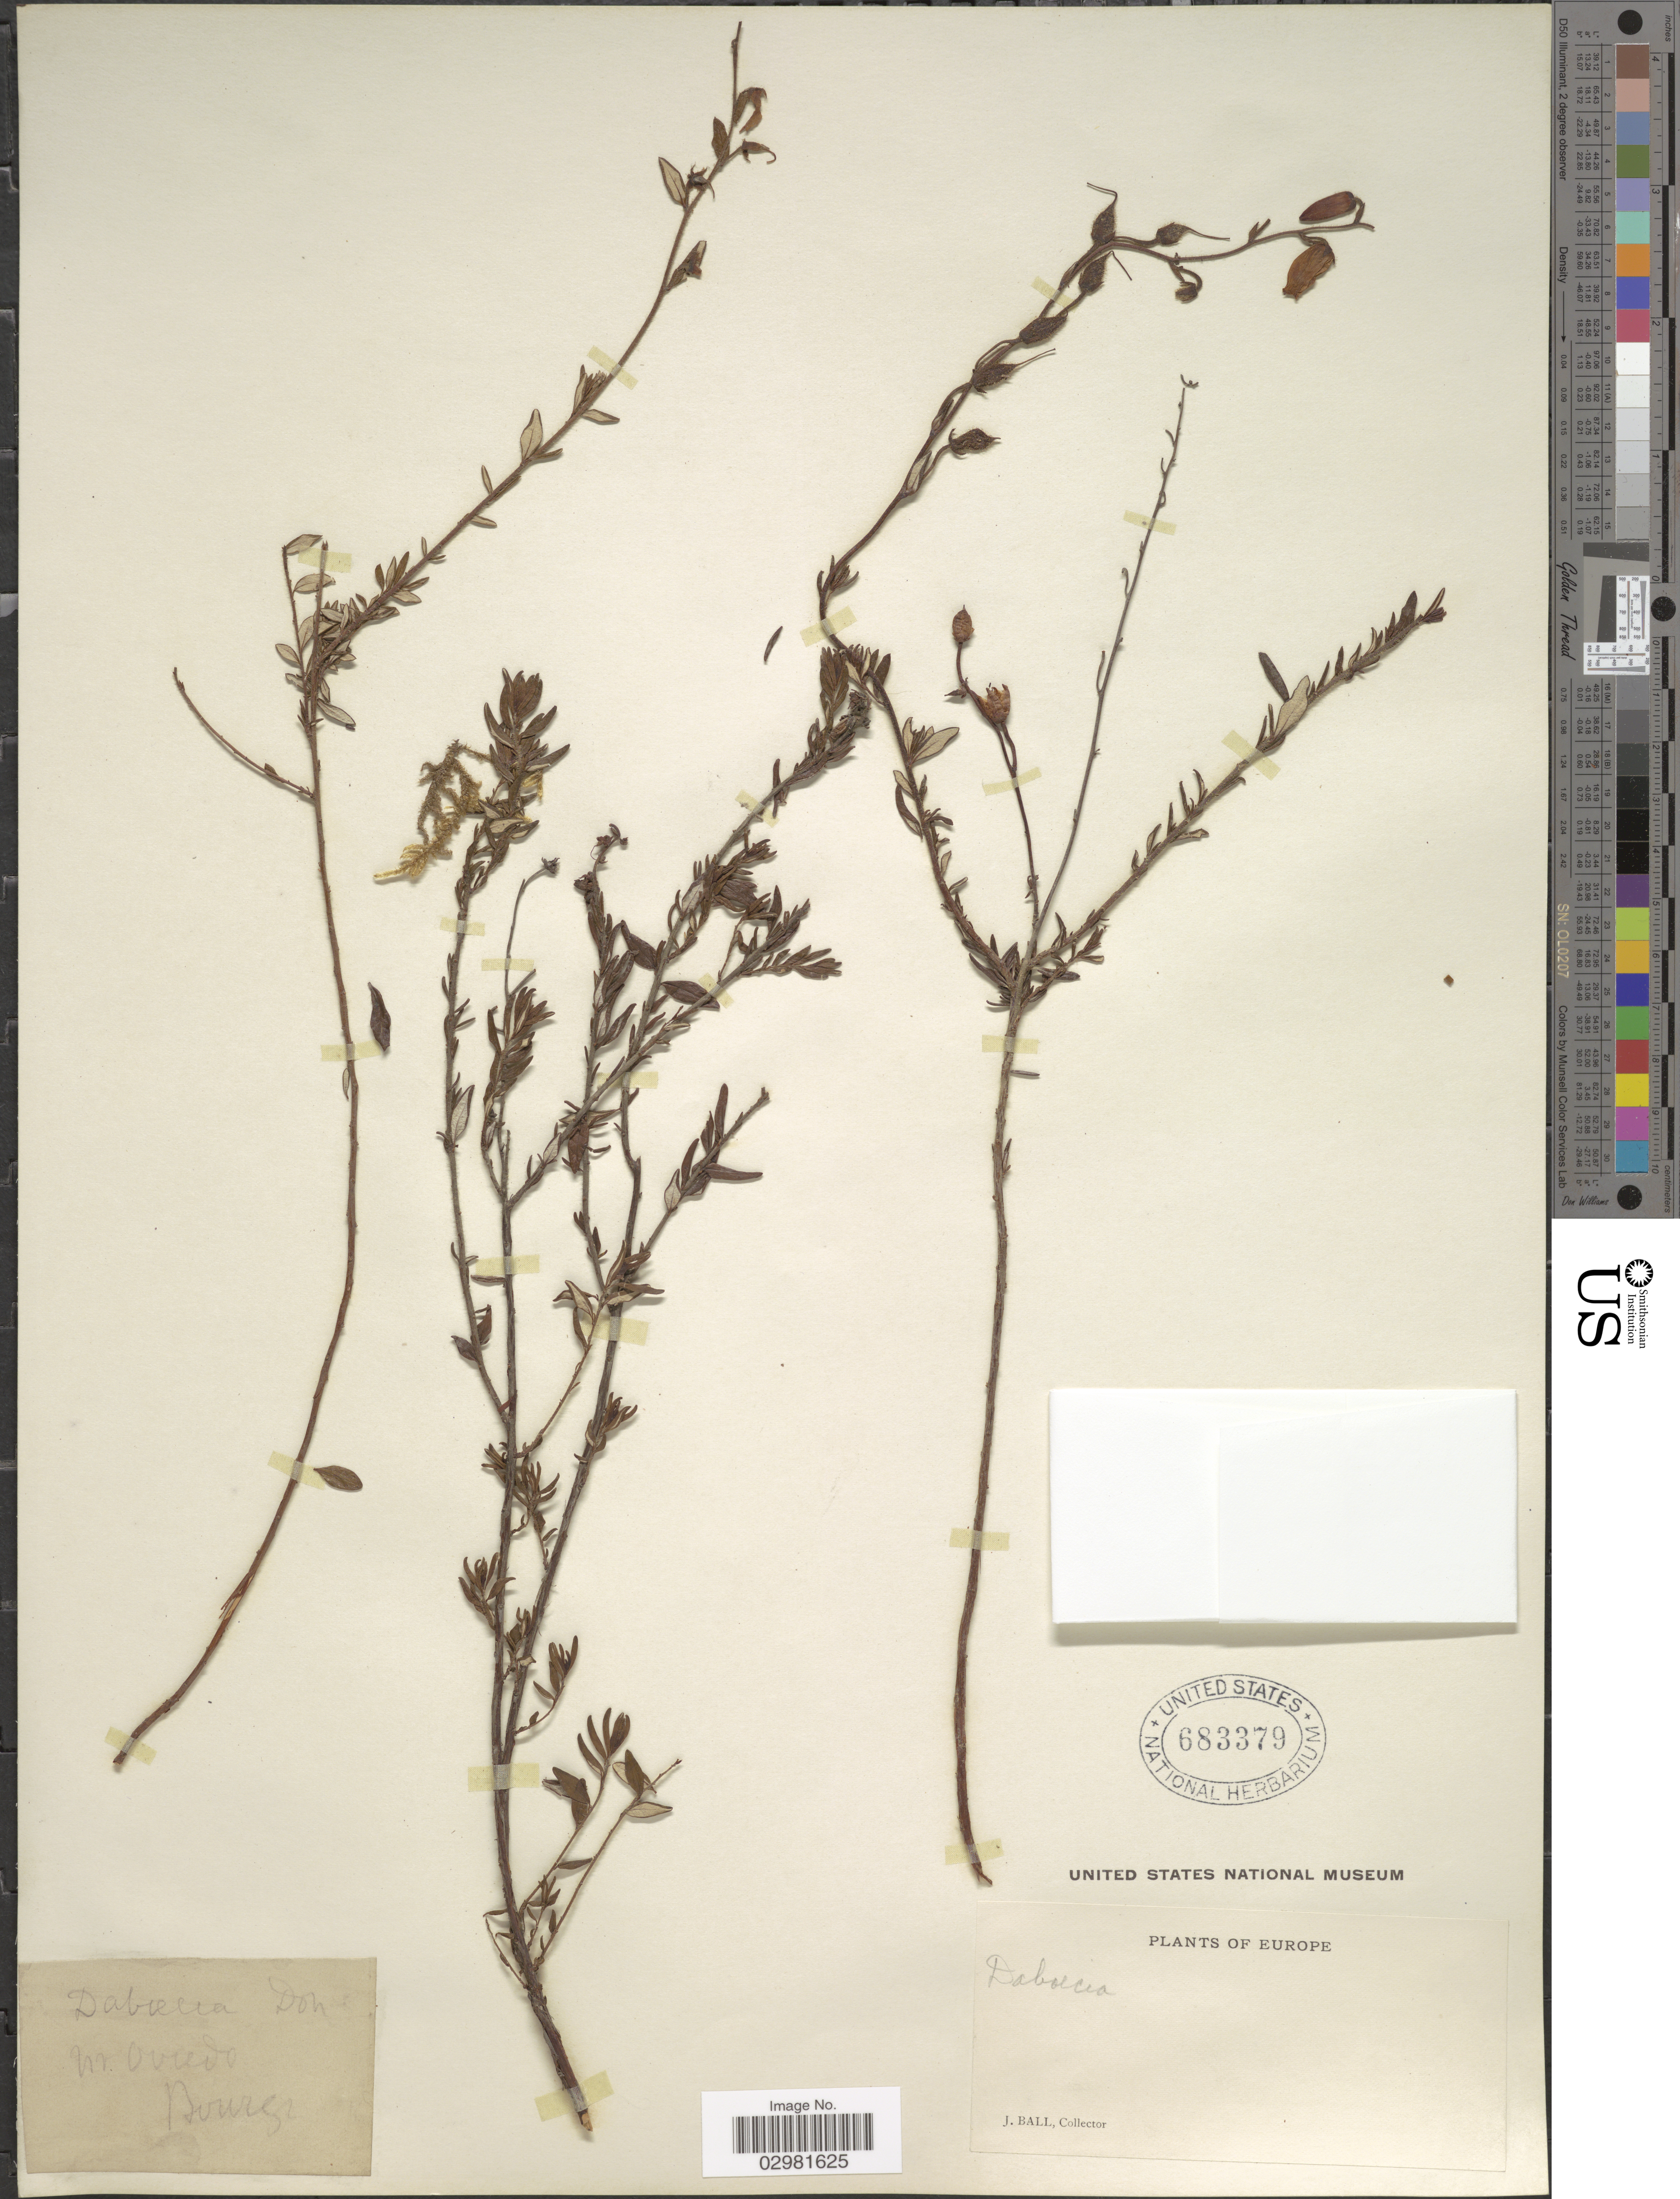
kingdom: Plantae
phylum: Tracheophyta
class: Magnoliopsida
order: Ericales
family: Ericaceae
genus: Daboecia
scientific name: Daboecia polifolia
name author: D. Don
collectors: J. Ball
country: Spain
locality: Europe nr Oviedo.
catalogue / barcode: US 683379